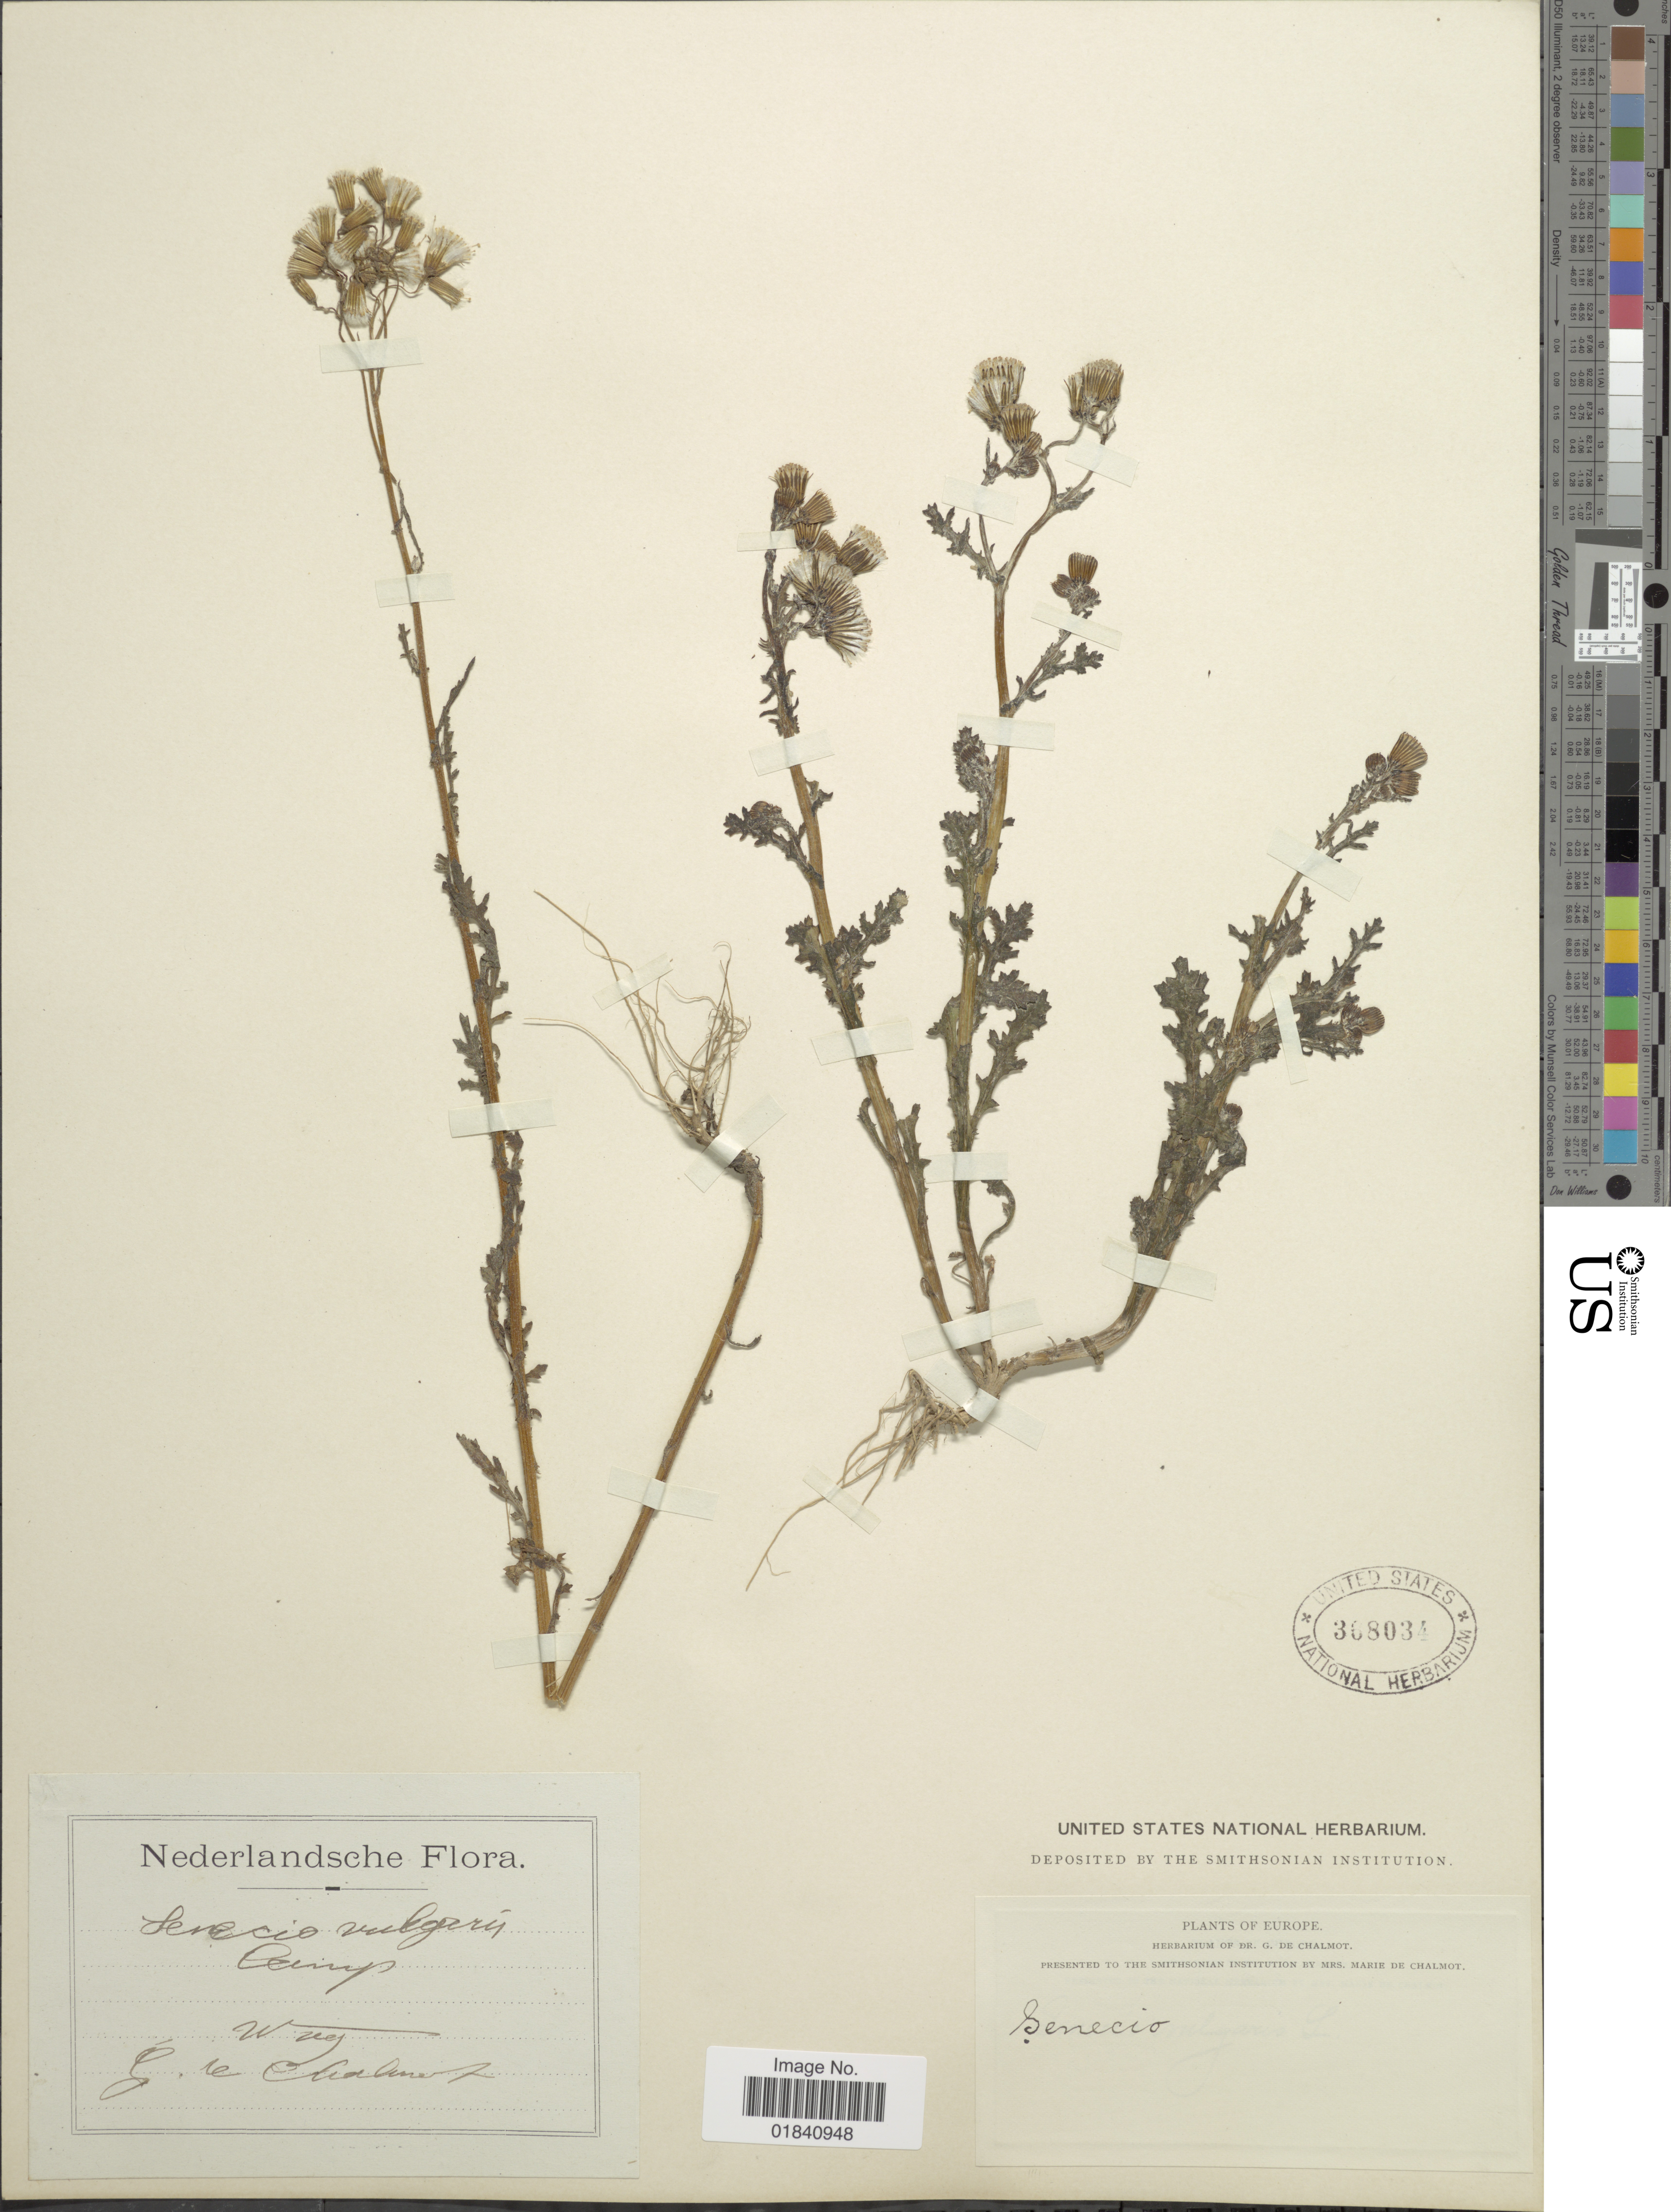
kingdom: Plantae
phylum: Tracheophyta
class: Magnoliopsida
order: Asterales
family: Asteraceae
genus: Senecio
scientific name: Senecio vulgaris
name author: L.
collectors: G. de Chalmot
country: Netherlands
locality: Weeg.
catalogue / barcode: US 368034